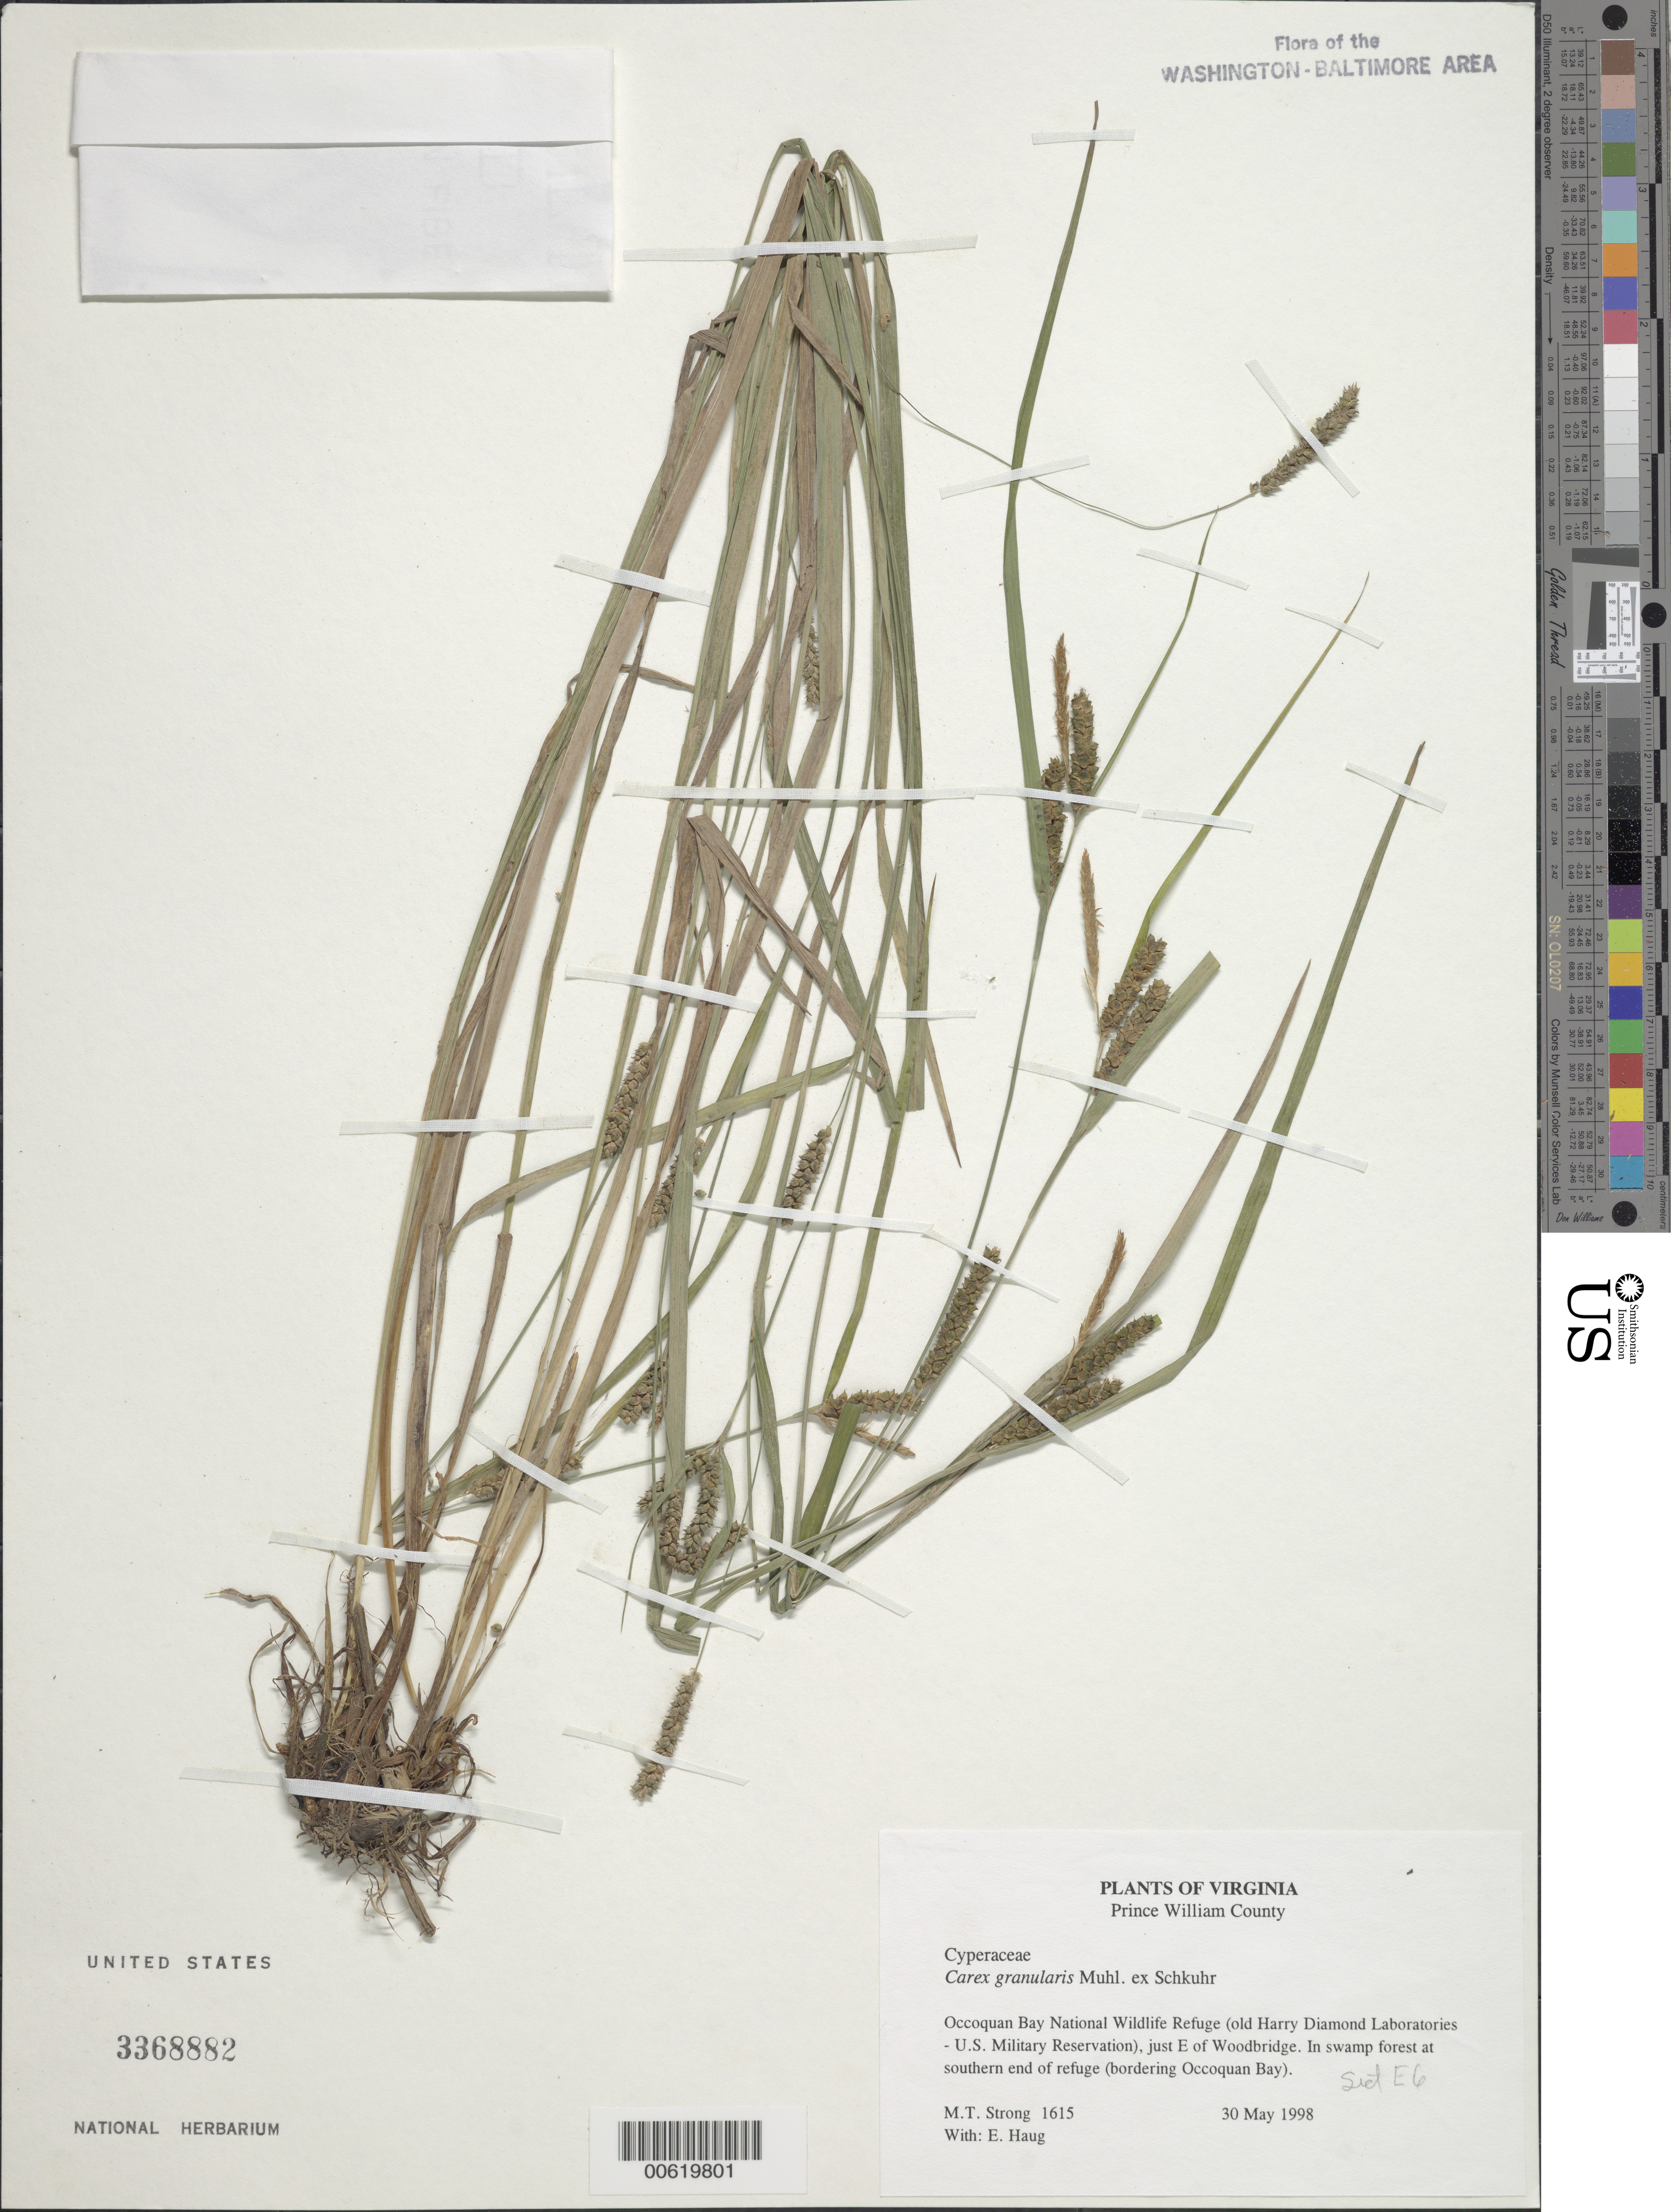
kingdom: Plantae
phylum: Tracheophyta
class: Liliopsida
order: Poales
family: Cyperaceae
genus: Carex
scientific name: Carex granularis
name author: Muhl. ex Willd.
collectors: M. T. Strong & E. Haug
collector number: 1615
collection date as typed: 30 May 1998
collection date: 1998-05-30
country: United States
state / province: Virginia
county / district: Prince William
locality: Occoquan Bay National Wildlife Refuge (old Harry Diamond Laboratories - U.S. Military Reservation), just E of Woodbridge.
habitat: In swamp forest at southern end of refuge (bordering Occoquan Bay).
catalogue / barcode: US 3368882